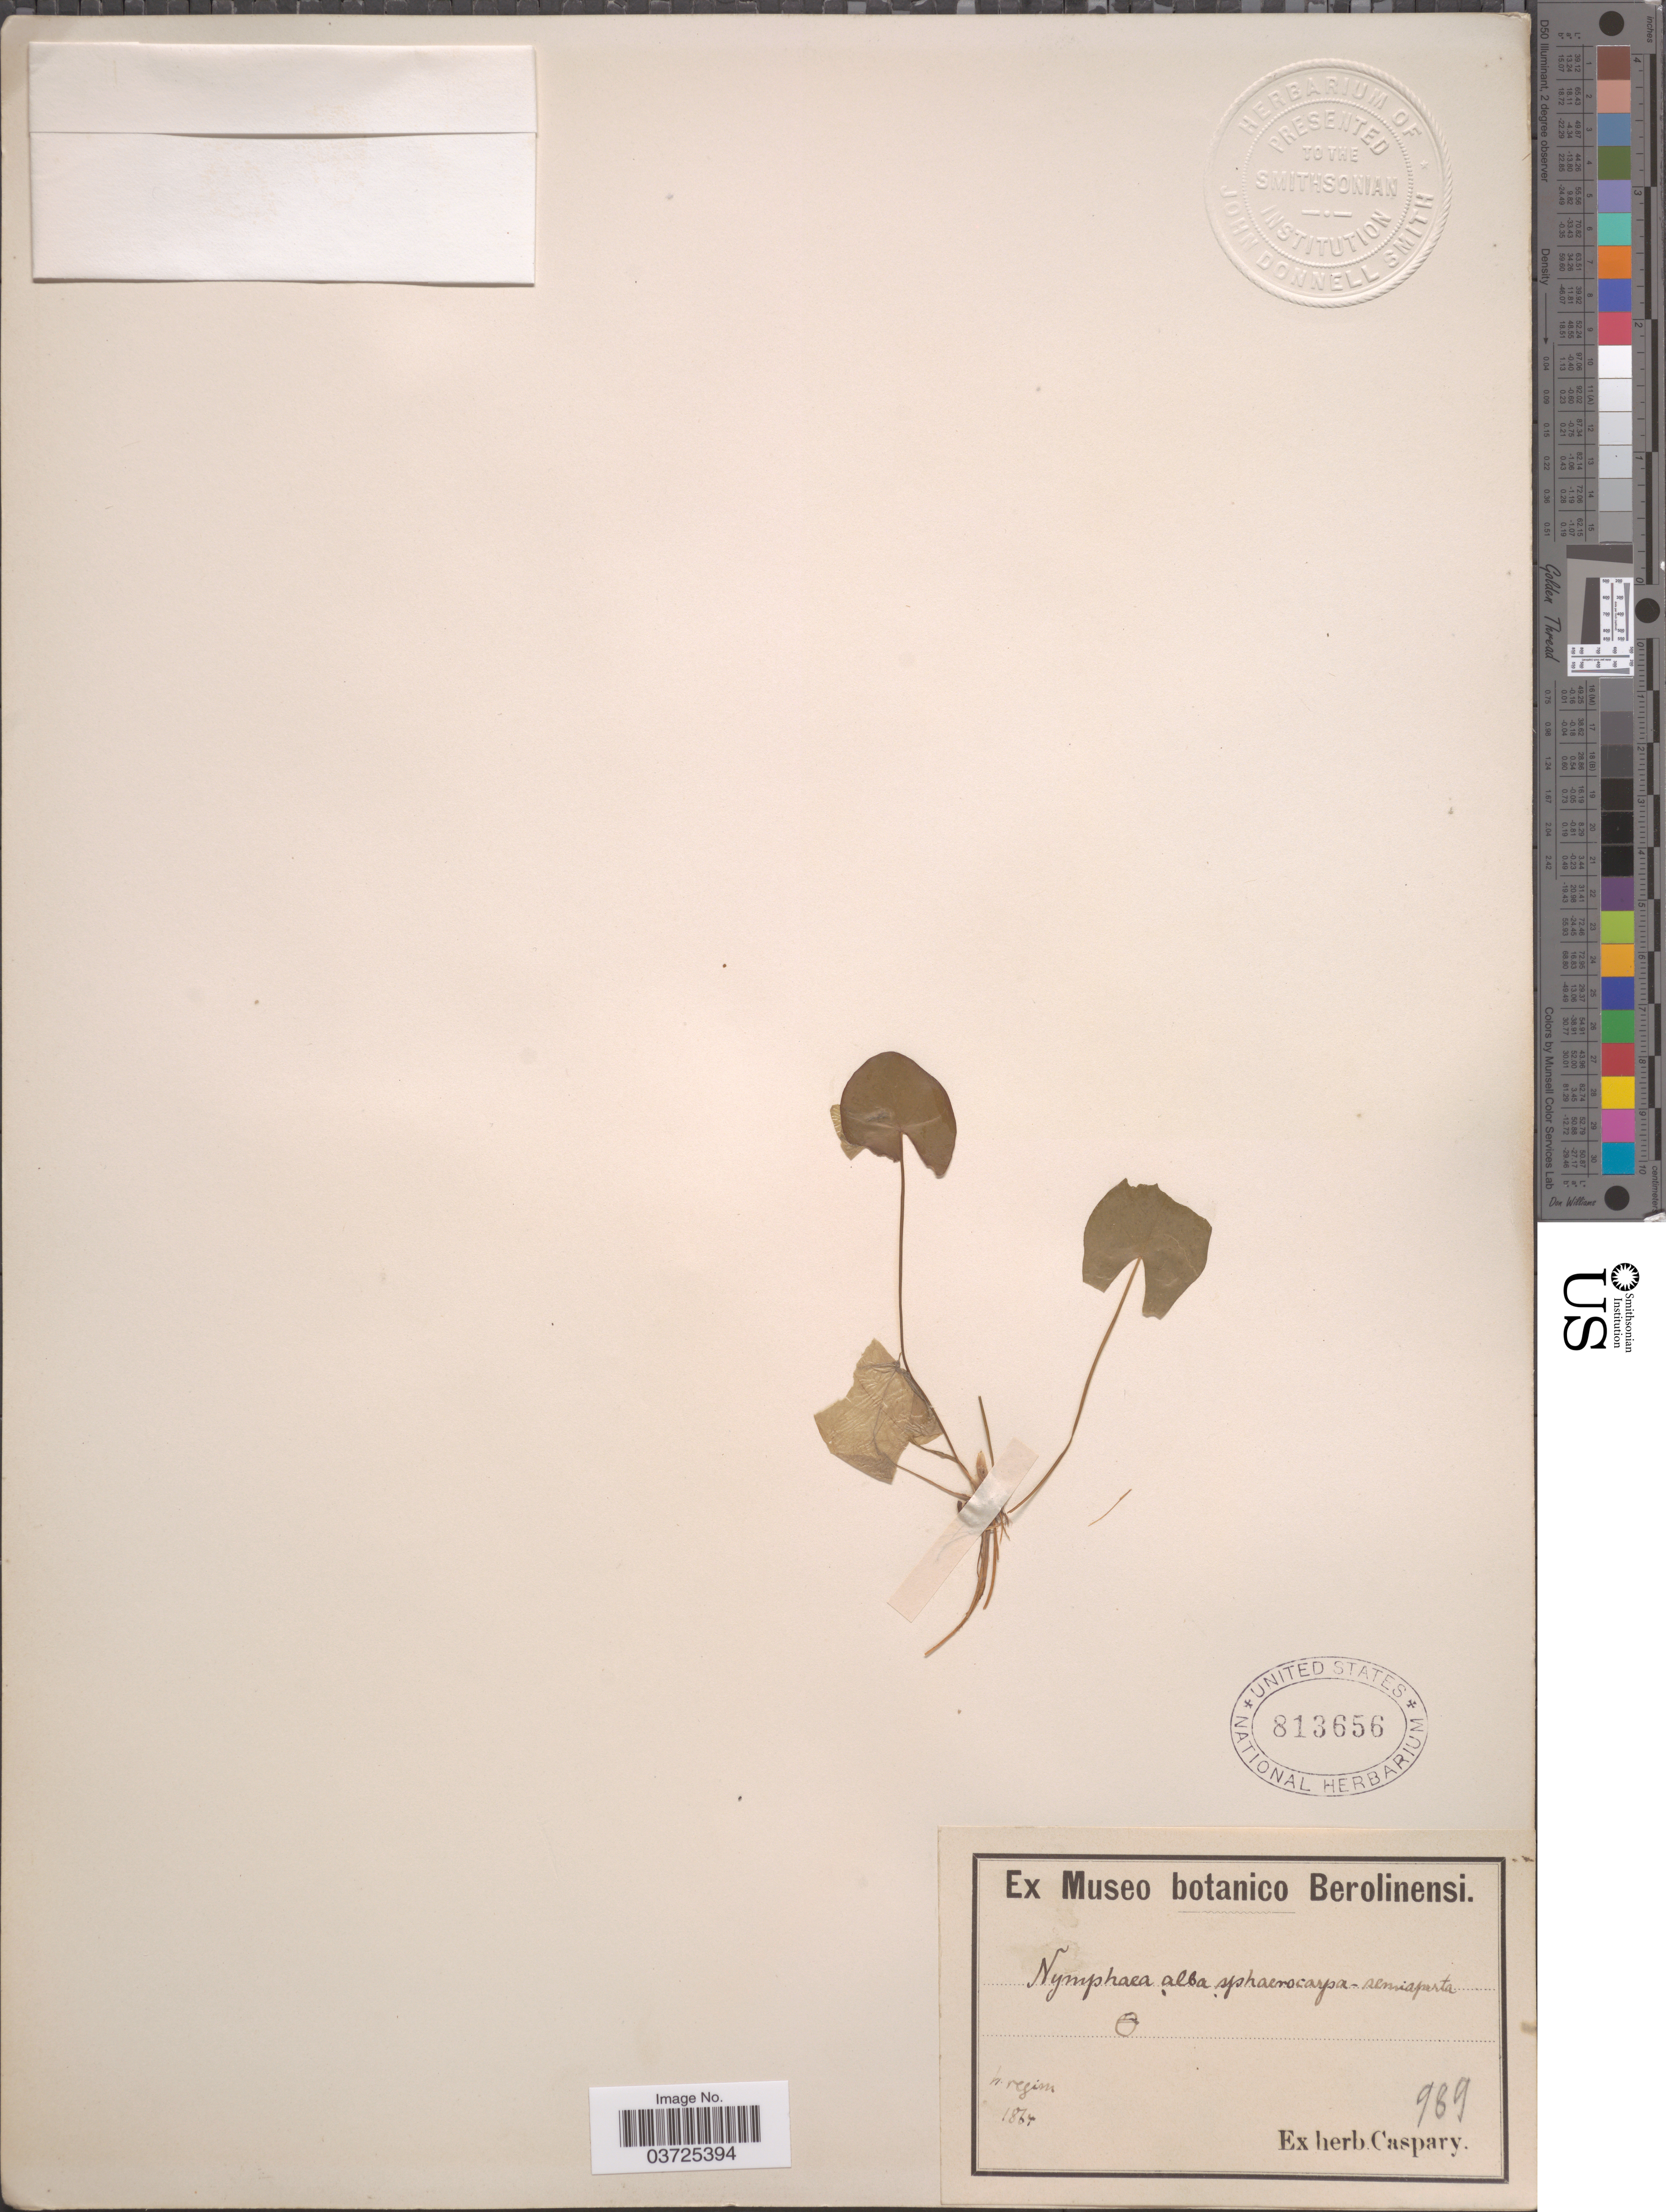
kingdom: Plantae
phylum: Tracheophyta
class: Magnoliopsida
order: Nymphaeales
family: Nymphaeaceae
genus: Nymphaea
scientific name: Nymphaea alba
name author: L.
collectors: Ex herb. Caspary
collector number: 989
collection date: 1864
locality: H region. [interpreted]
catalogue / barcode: US 813656